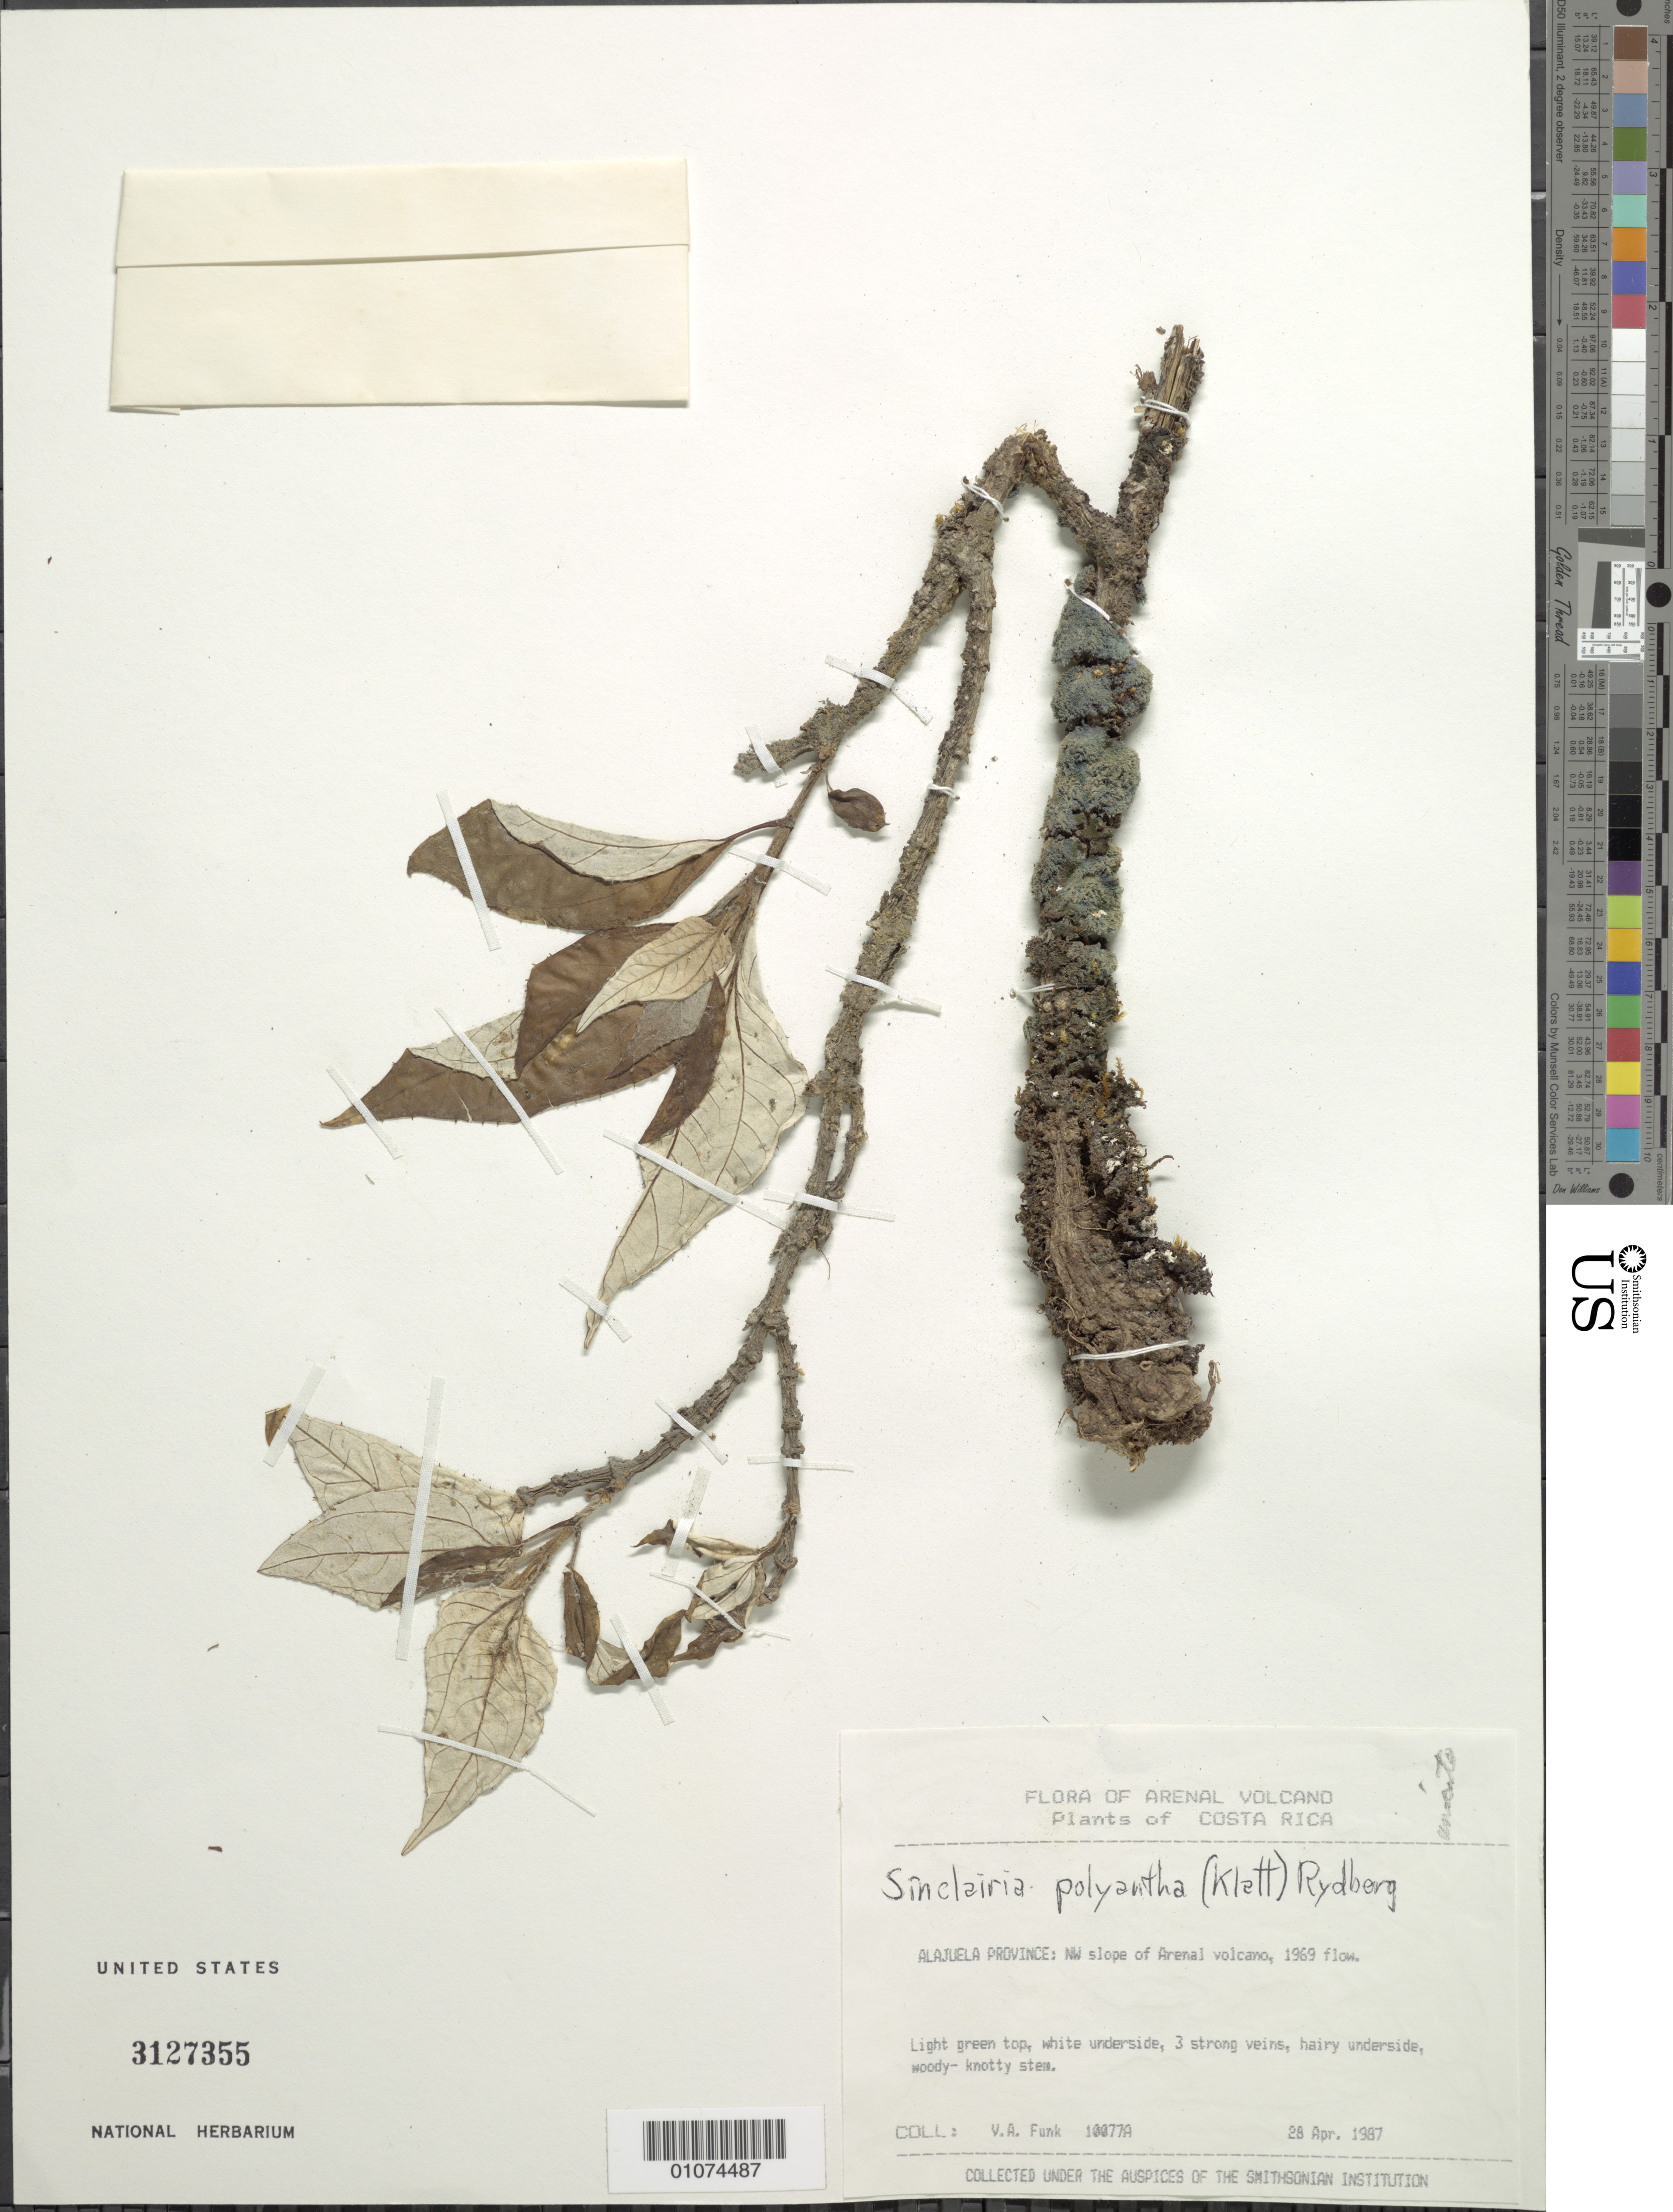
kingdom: Plantae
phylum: Tracheophyta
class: Magnoliopsida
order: Asterales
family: Asteraceae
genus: Sinclairia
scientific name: Sinclairia polyantha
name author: (Klatt) Rydb.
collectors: V. Funk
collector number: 10077 A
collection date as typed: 28 April 1987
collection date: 1987-04-28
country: Costa Rica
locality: Alajuela Province, Arenal Volcano, NW slope, 1969 flow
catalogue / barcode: US 3127355